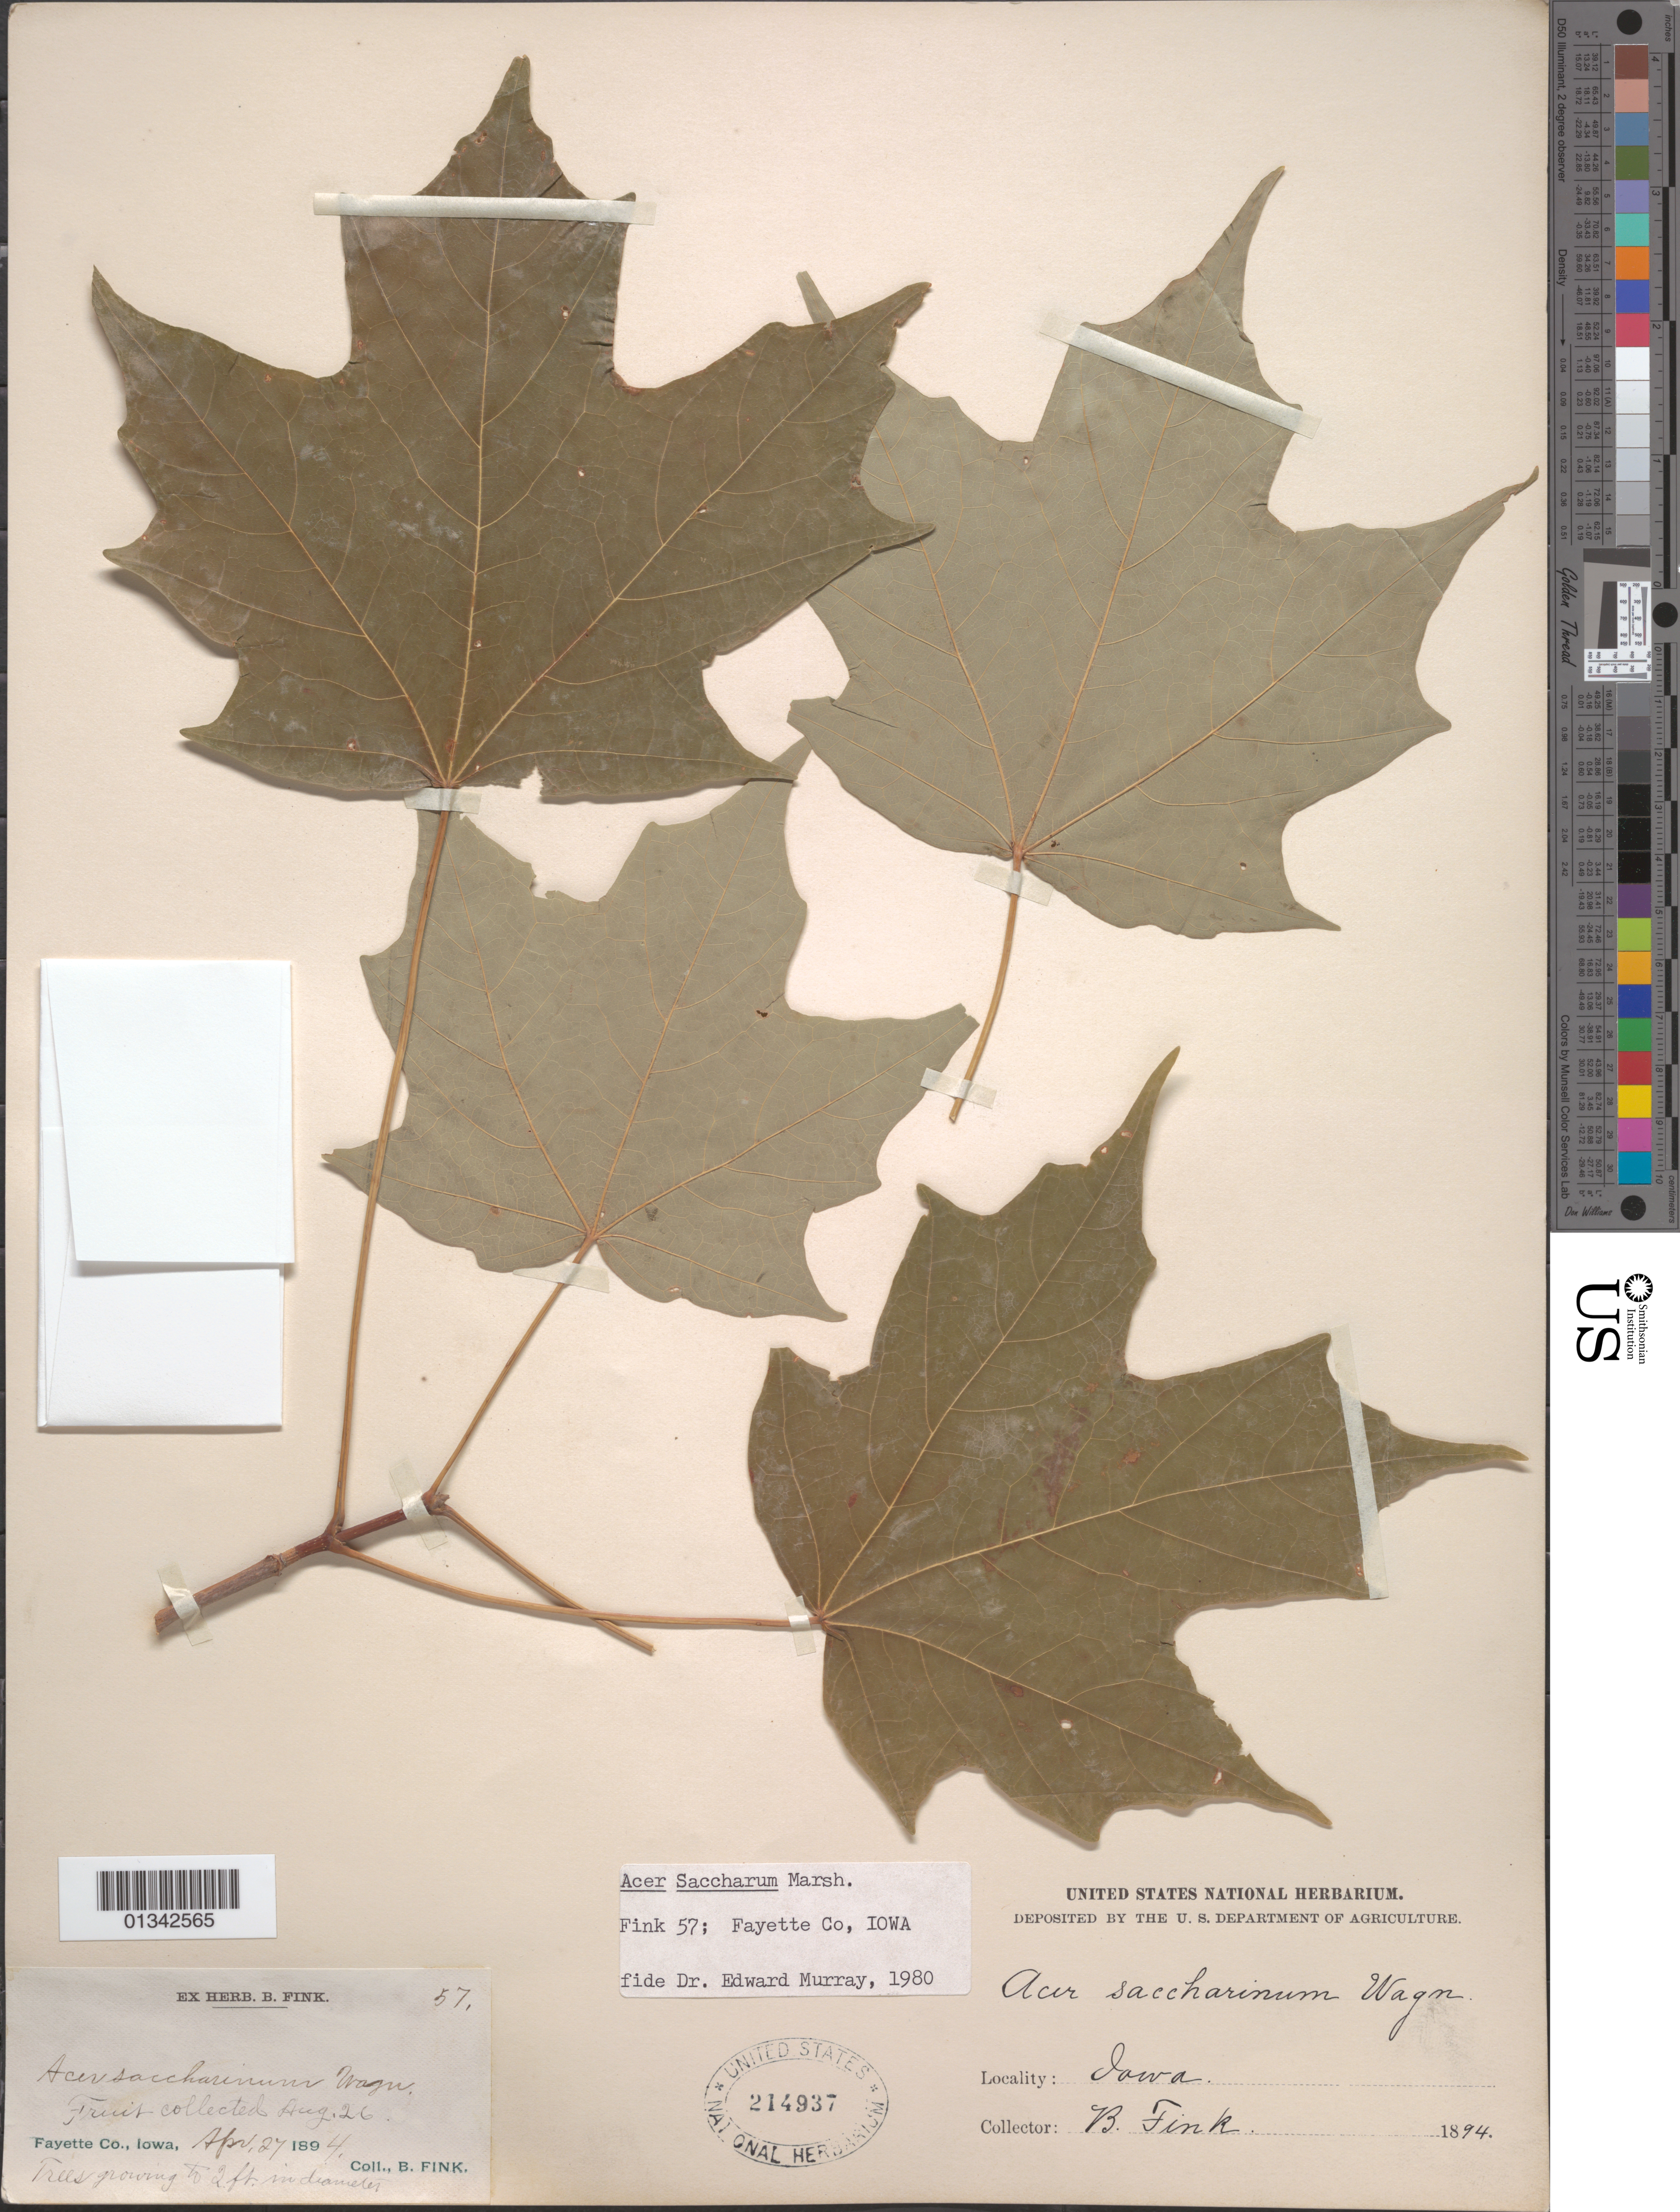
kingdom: Plantae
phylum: Tracheophyta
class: Magnoliopsida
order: Sapindales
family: Sapindaceae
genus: Acer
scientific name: Acer saccharum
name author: Marshall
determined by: Murray, Edward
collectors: B. Fink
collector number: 57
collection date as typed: fruit collected Aug 26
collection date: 1894-04-27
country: United States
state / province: Iowa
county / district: Fayette County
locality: Fayette County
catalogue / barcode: US 214937